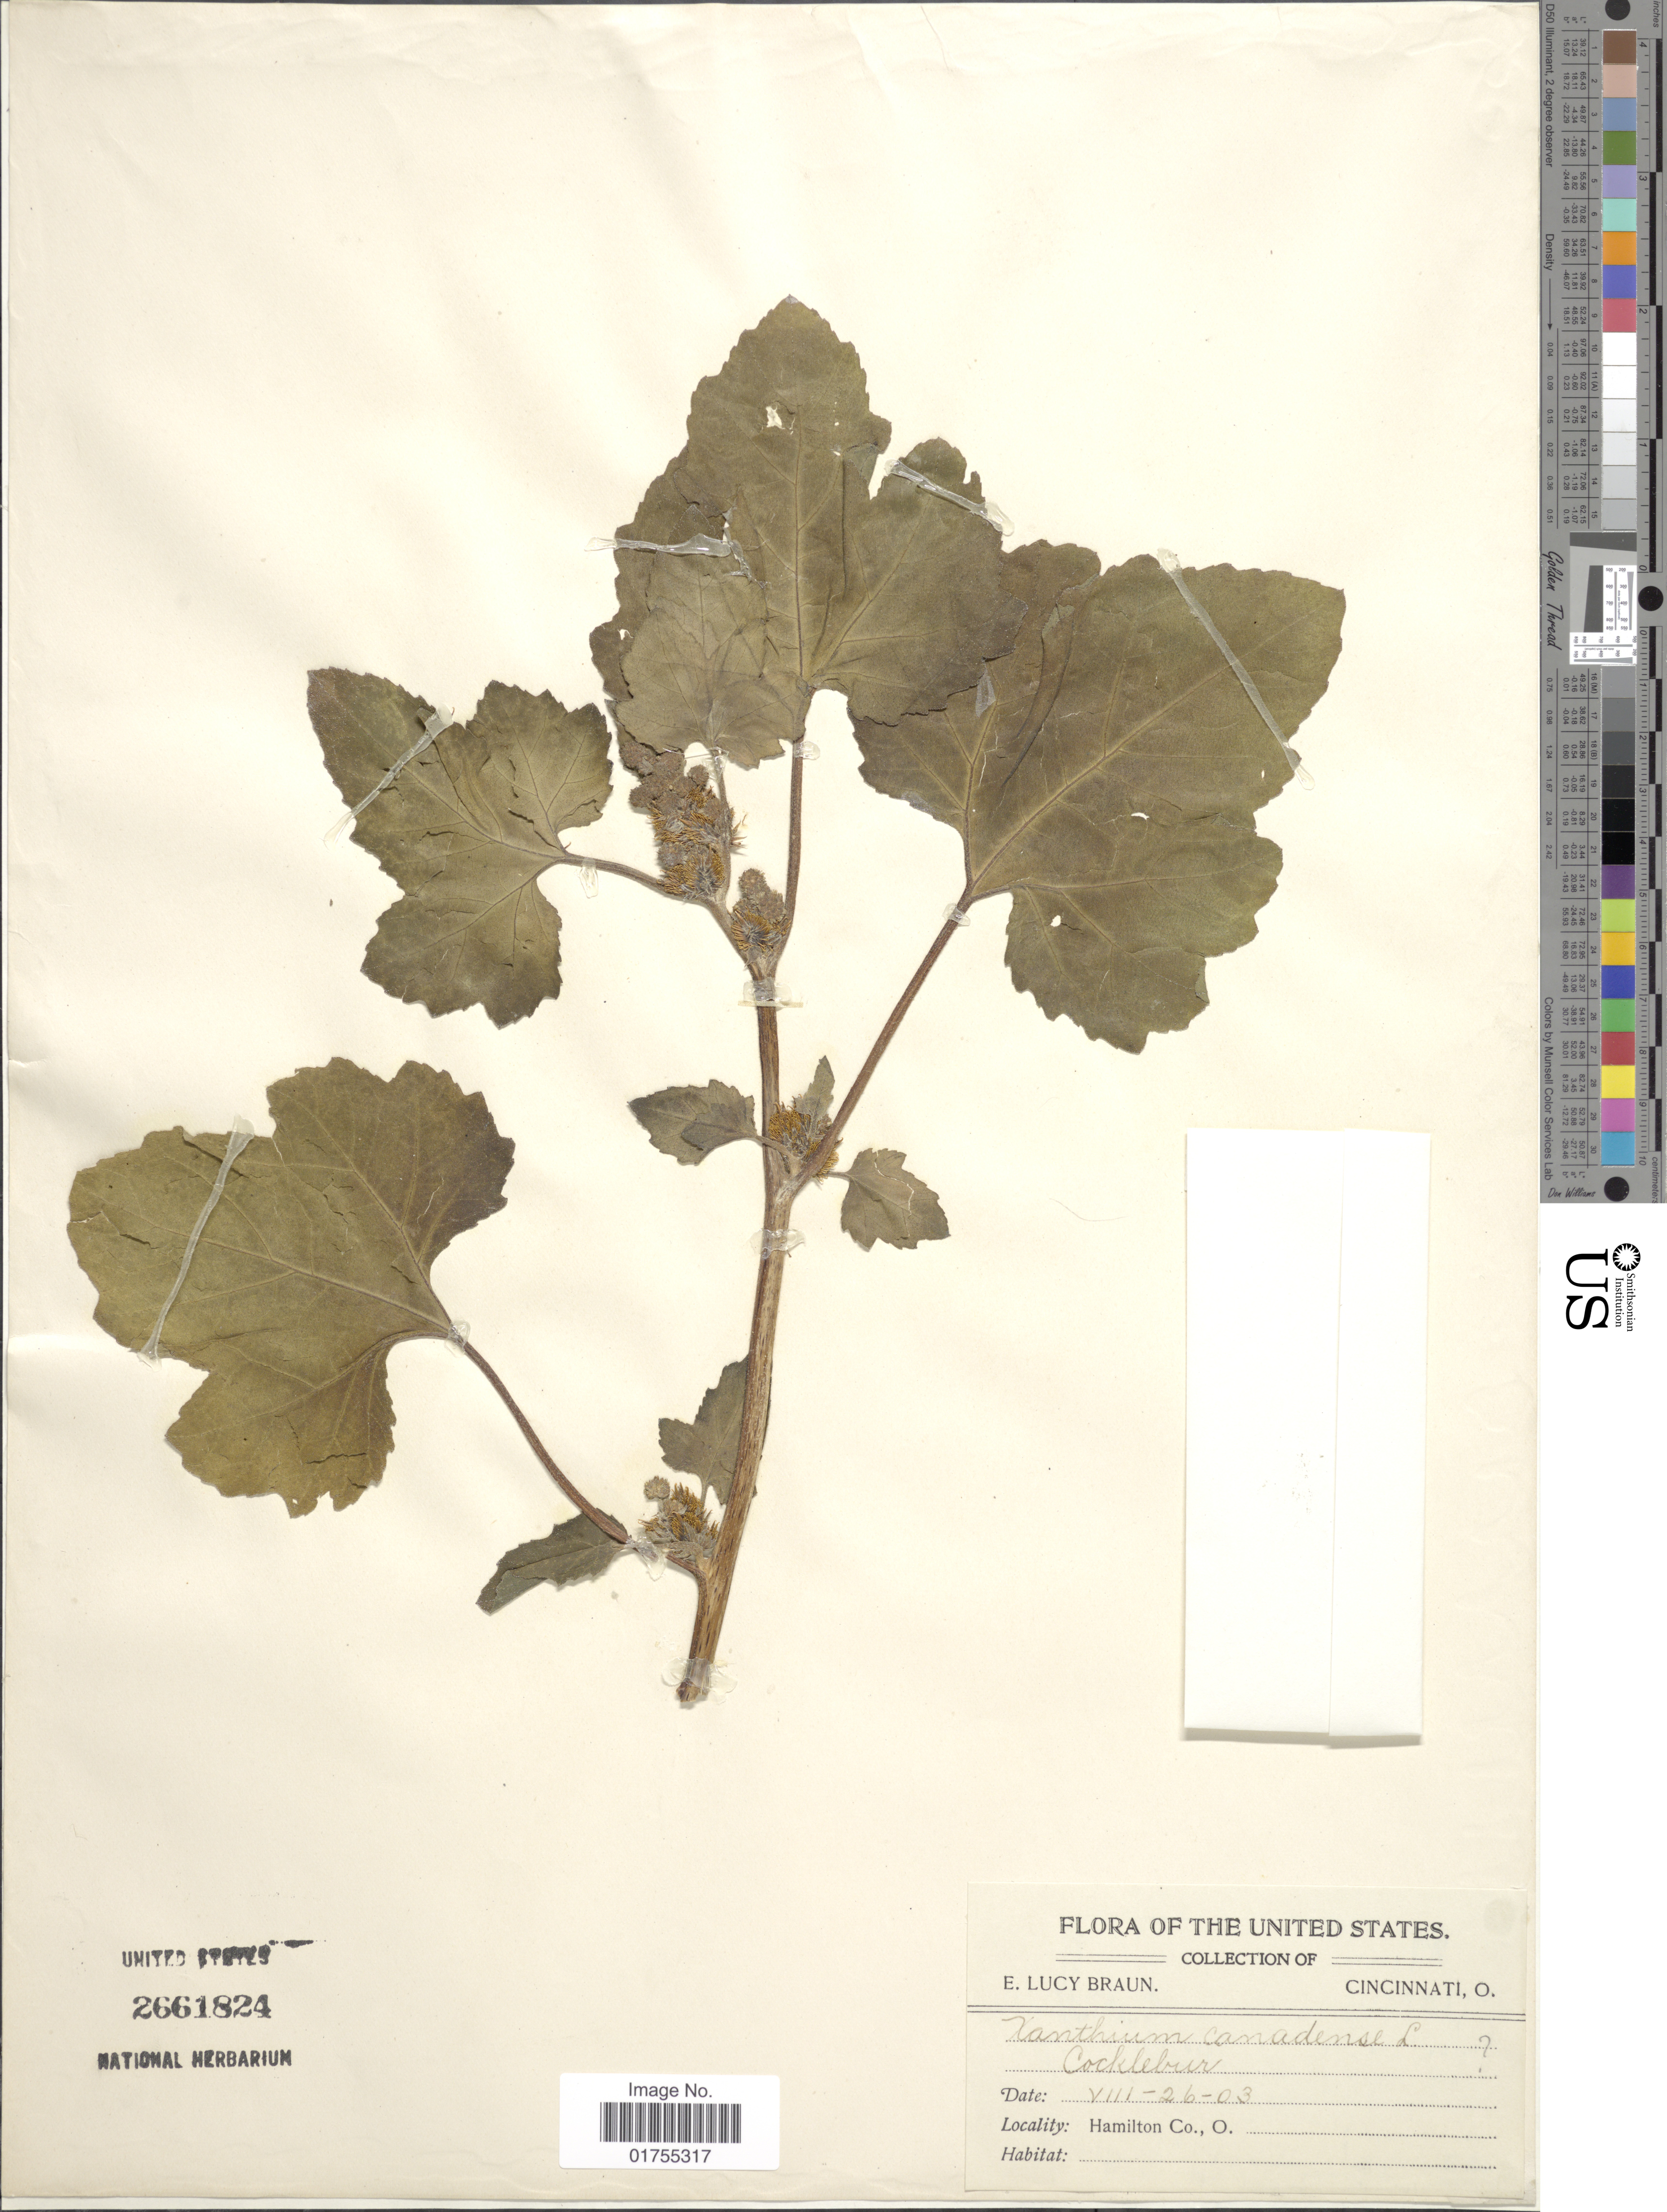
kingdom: Plantae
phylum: Tracheophyta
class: Magnoliopsida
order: Asterales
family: Asteraceae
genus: Xanthium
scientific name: Xanthium strumarium var. glabratum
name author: Mill.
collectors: E. L. Braun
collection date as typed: Transcribed d/m/y: 26/8/03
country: United States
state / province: Ohio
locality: Hamilton Co., O.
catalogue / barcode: US 2661824